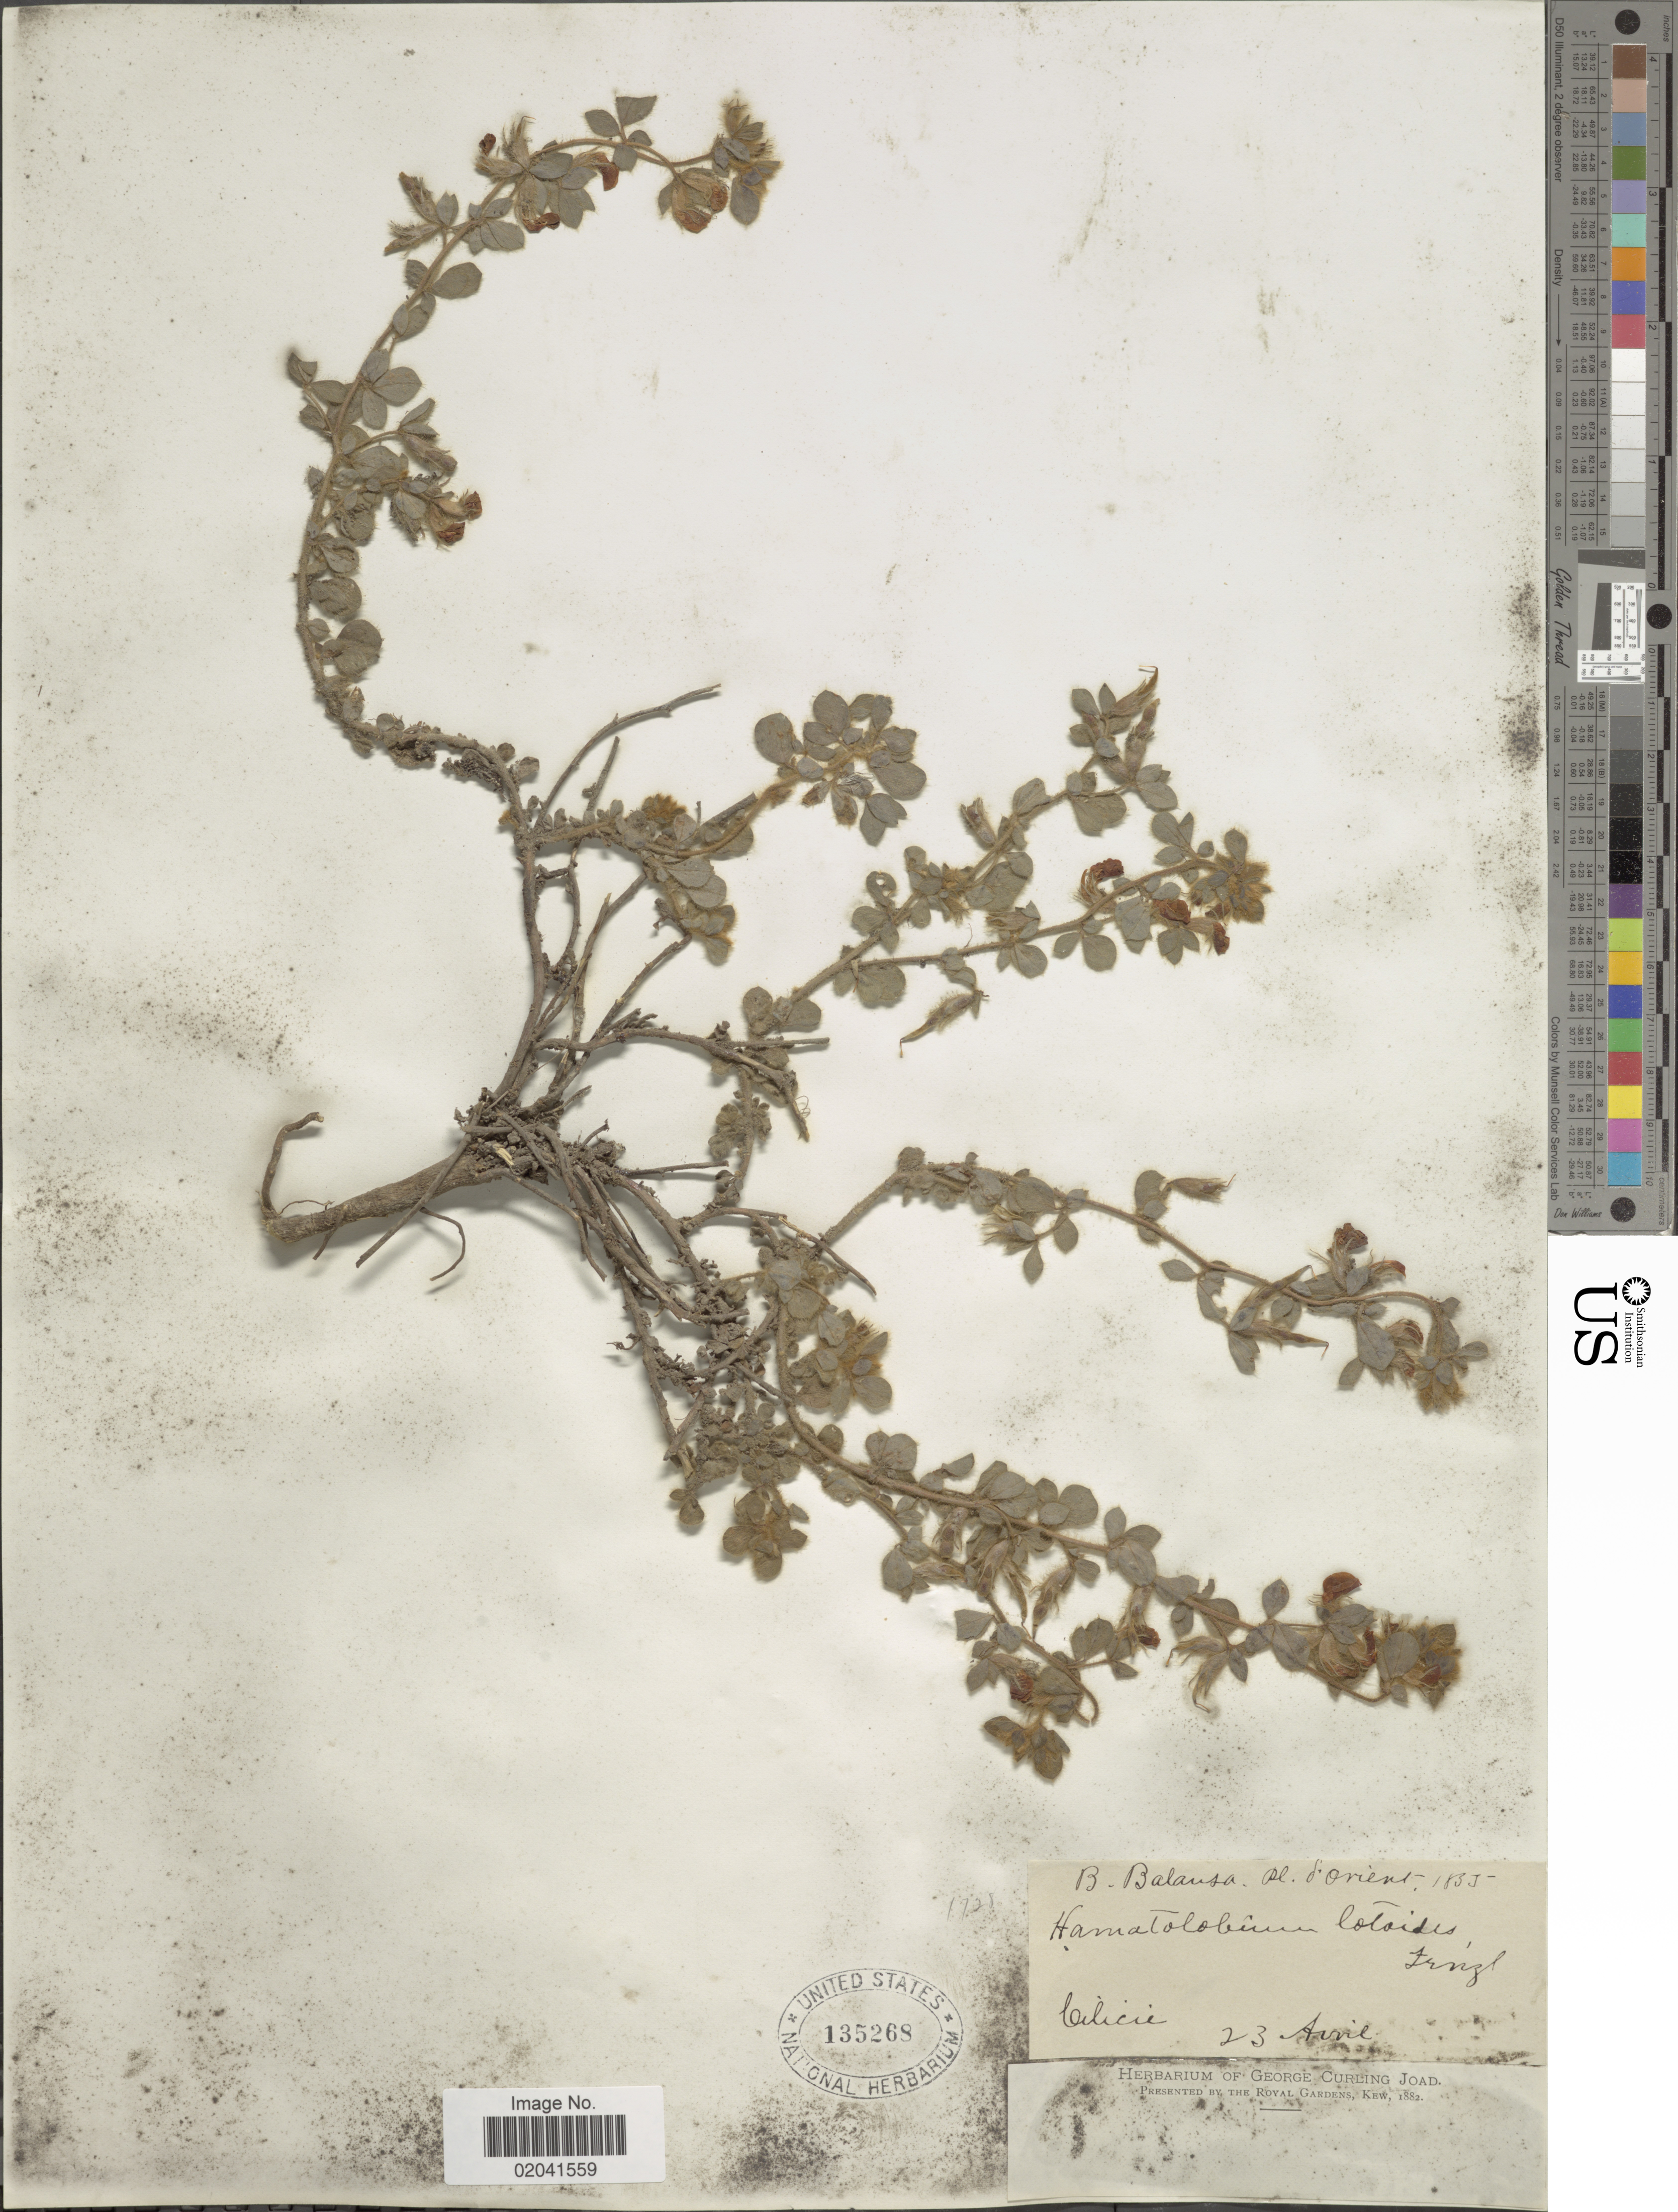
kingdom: Plantae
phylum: Tracheophyta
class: Magnoliopsida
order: Fabales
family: Fabaceae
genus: Hammatolobium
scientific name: Hammatolobium lotoides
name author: Fenzl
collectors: B. Balansa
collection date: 1835-04-23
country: Turkey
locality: Pl D'Orient, Cilicie.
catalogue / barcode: US 135268